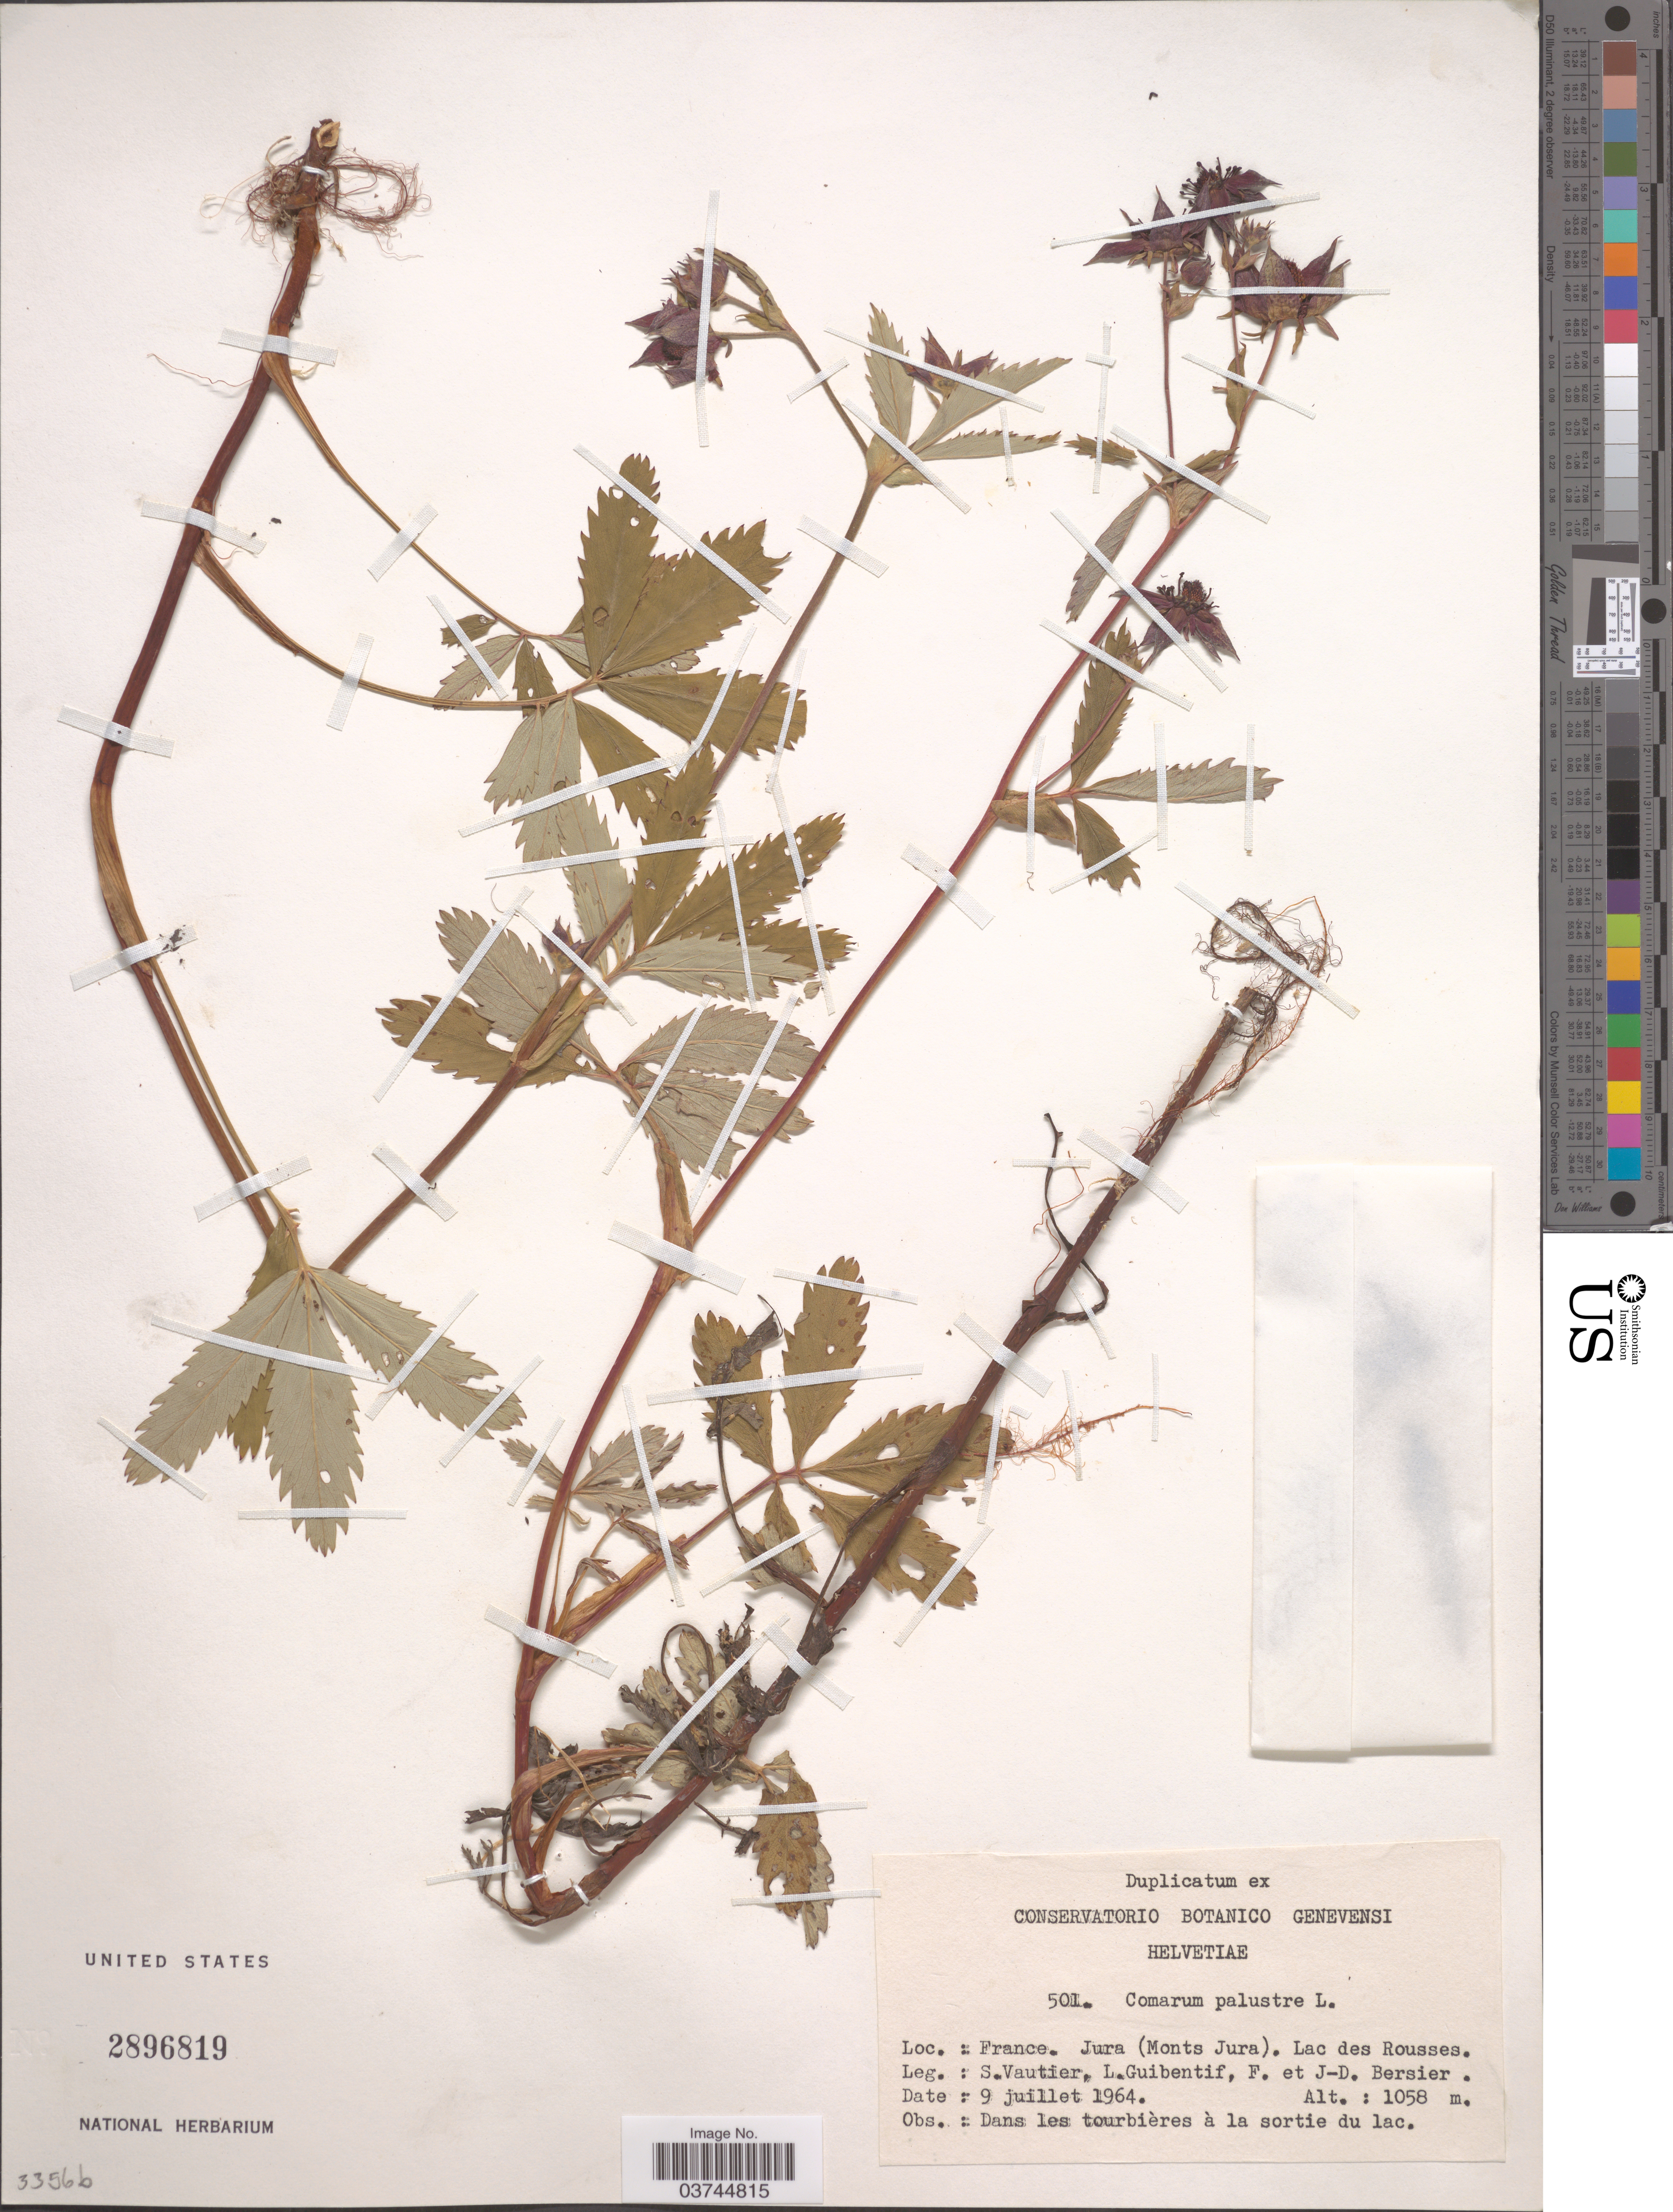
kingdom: Plantae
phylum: Tracheophyta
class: Magnoliopsida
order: Rosales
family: Rosaceae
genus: Comarum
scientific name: Comarum palustre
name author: L.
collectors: S. Vautier, Guibentif, L., F. Bersier & Bersier, J.D.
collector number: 501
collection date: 1964-07-09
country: France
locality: Jura (Monts Jura). Lac des Rousses.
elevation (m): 1058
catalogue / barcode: US 2896819